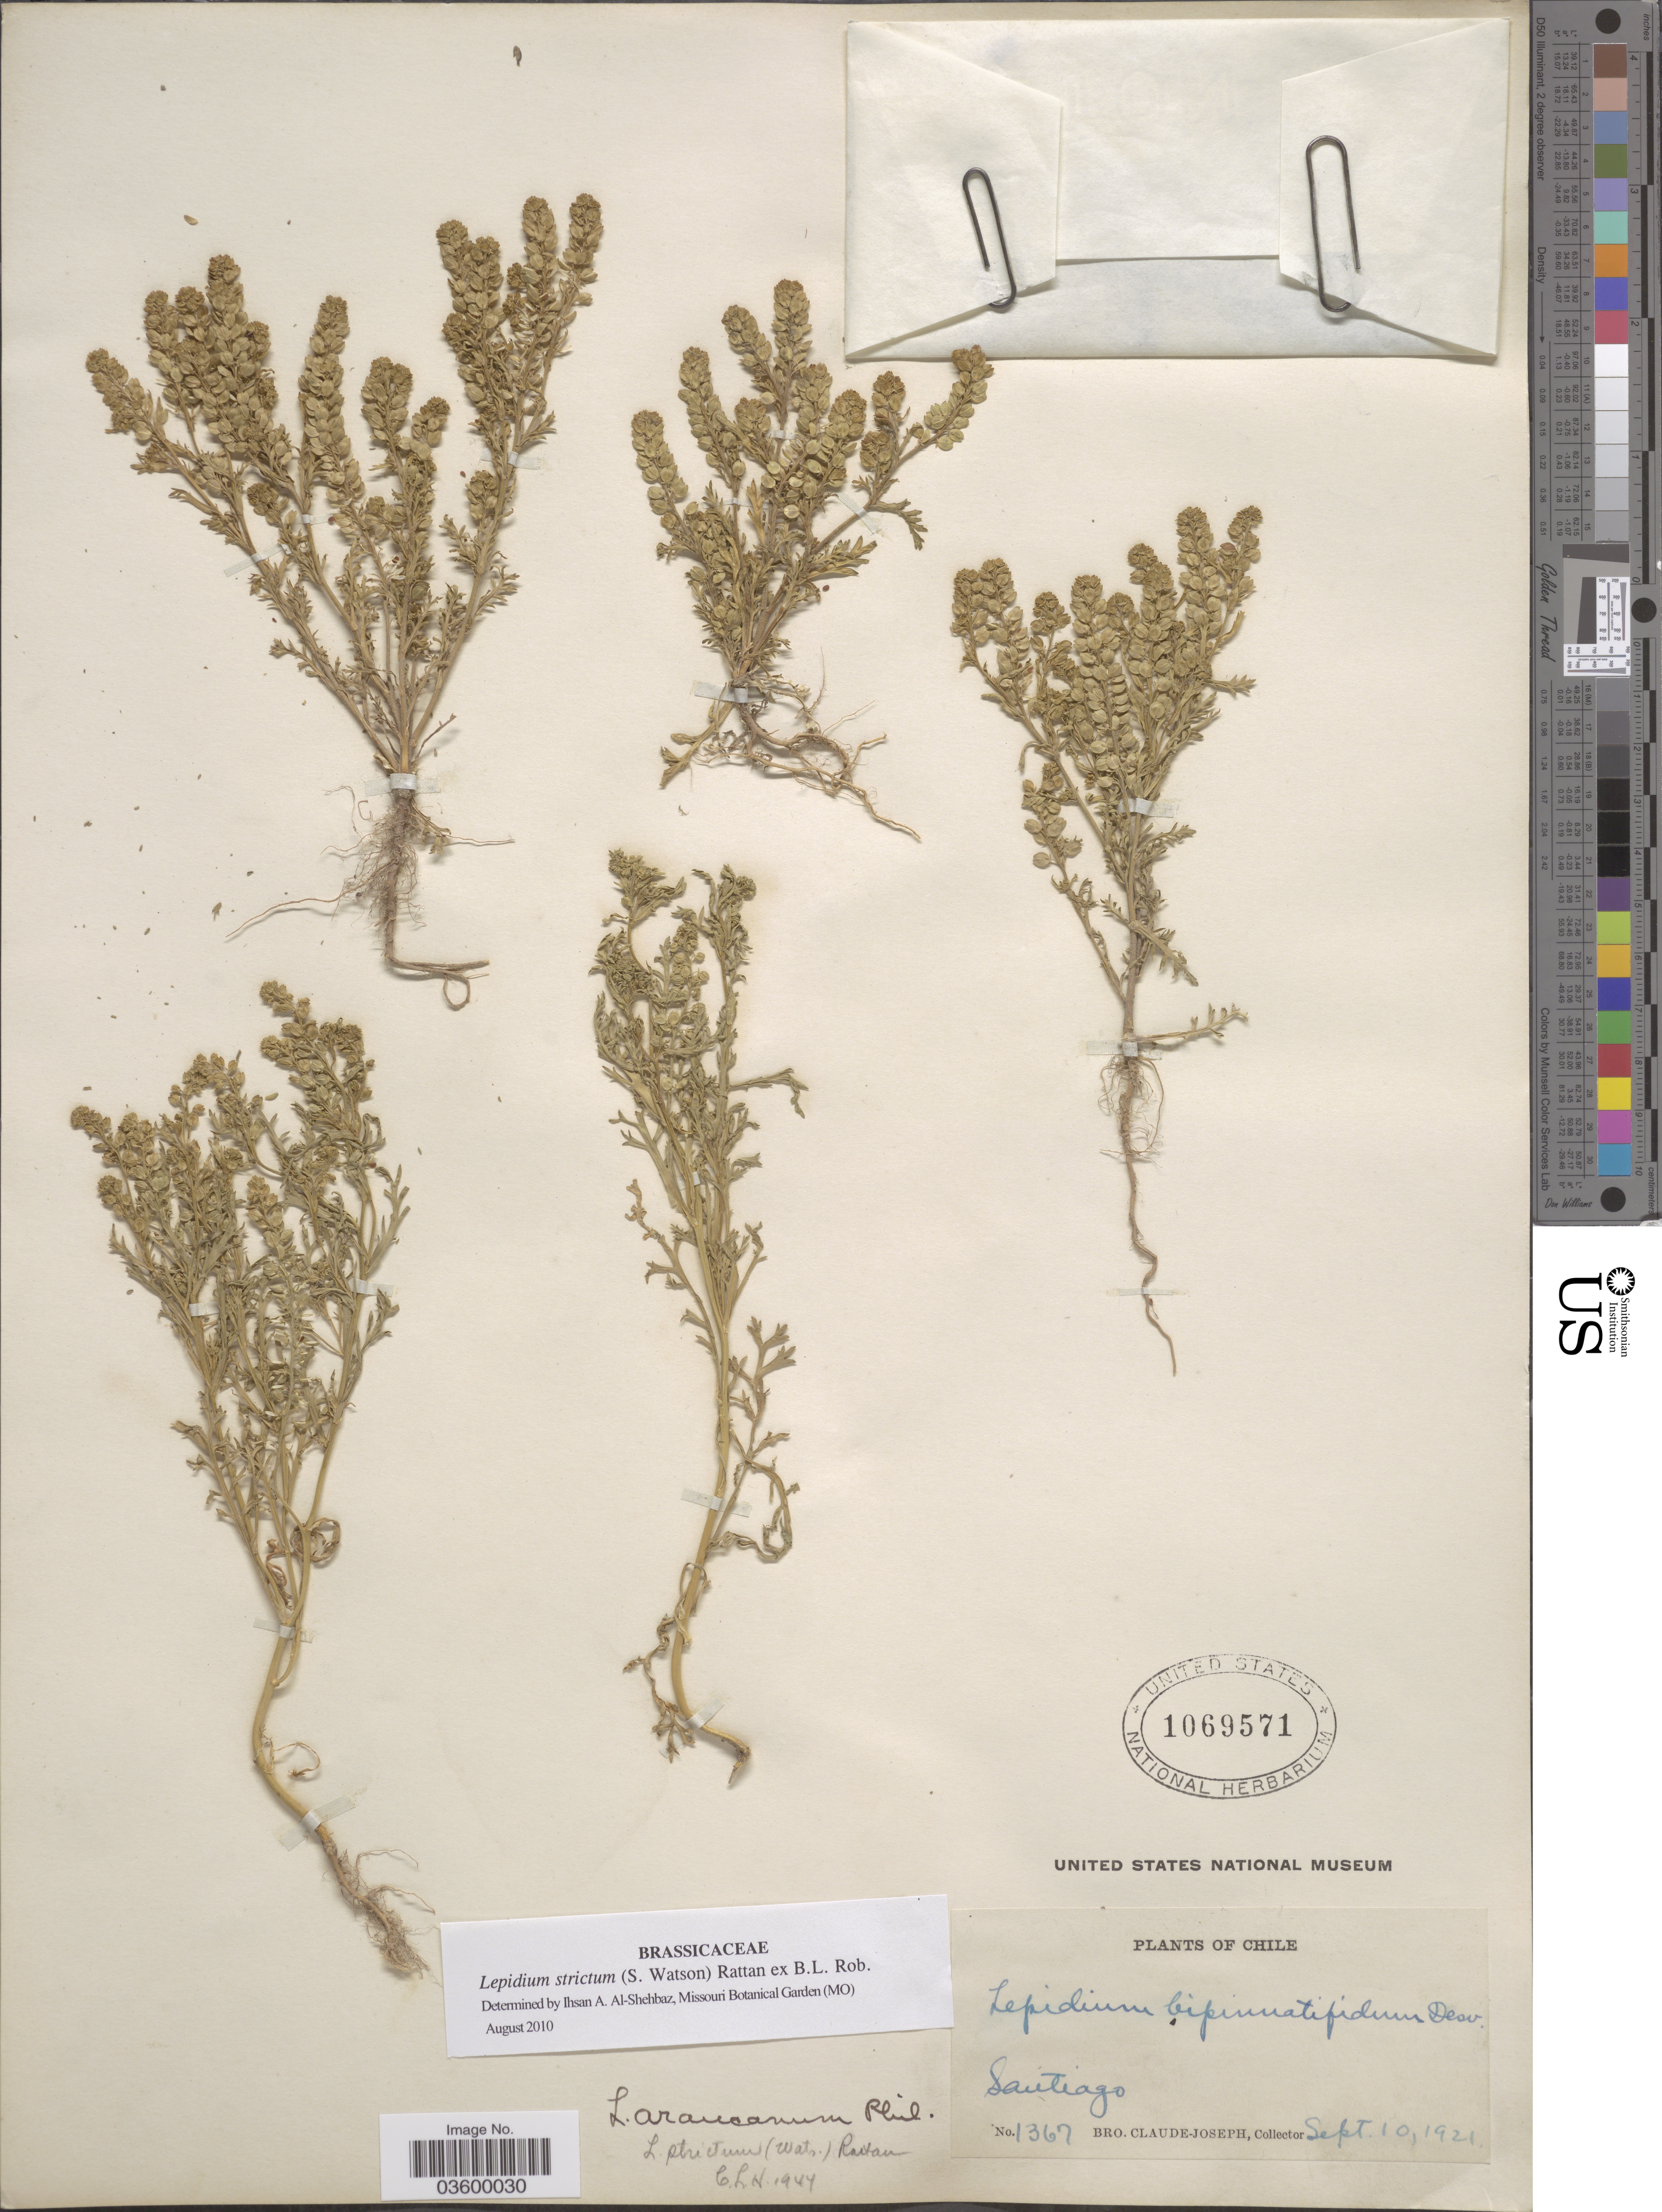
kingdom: Plantae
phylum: Tracheophyta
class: Magnoliopsida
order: Brassicales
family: Brassicaceae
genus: Lepidium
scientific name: Lepidium strictum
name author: (S. Watson) Rattan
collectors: Bro. Claude-Joseph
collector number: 1367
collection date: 1921-09-10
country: Chile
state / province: Región Metropolitana (RM)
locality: Santiago.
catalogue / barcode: US 1069571